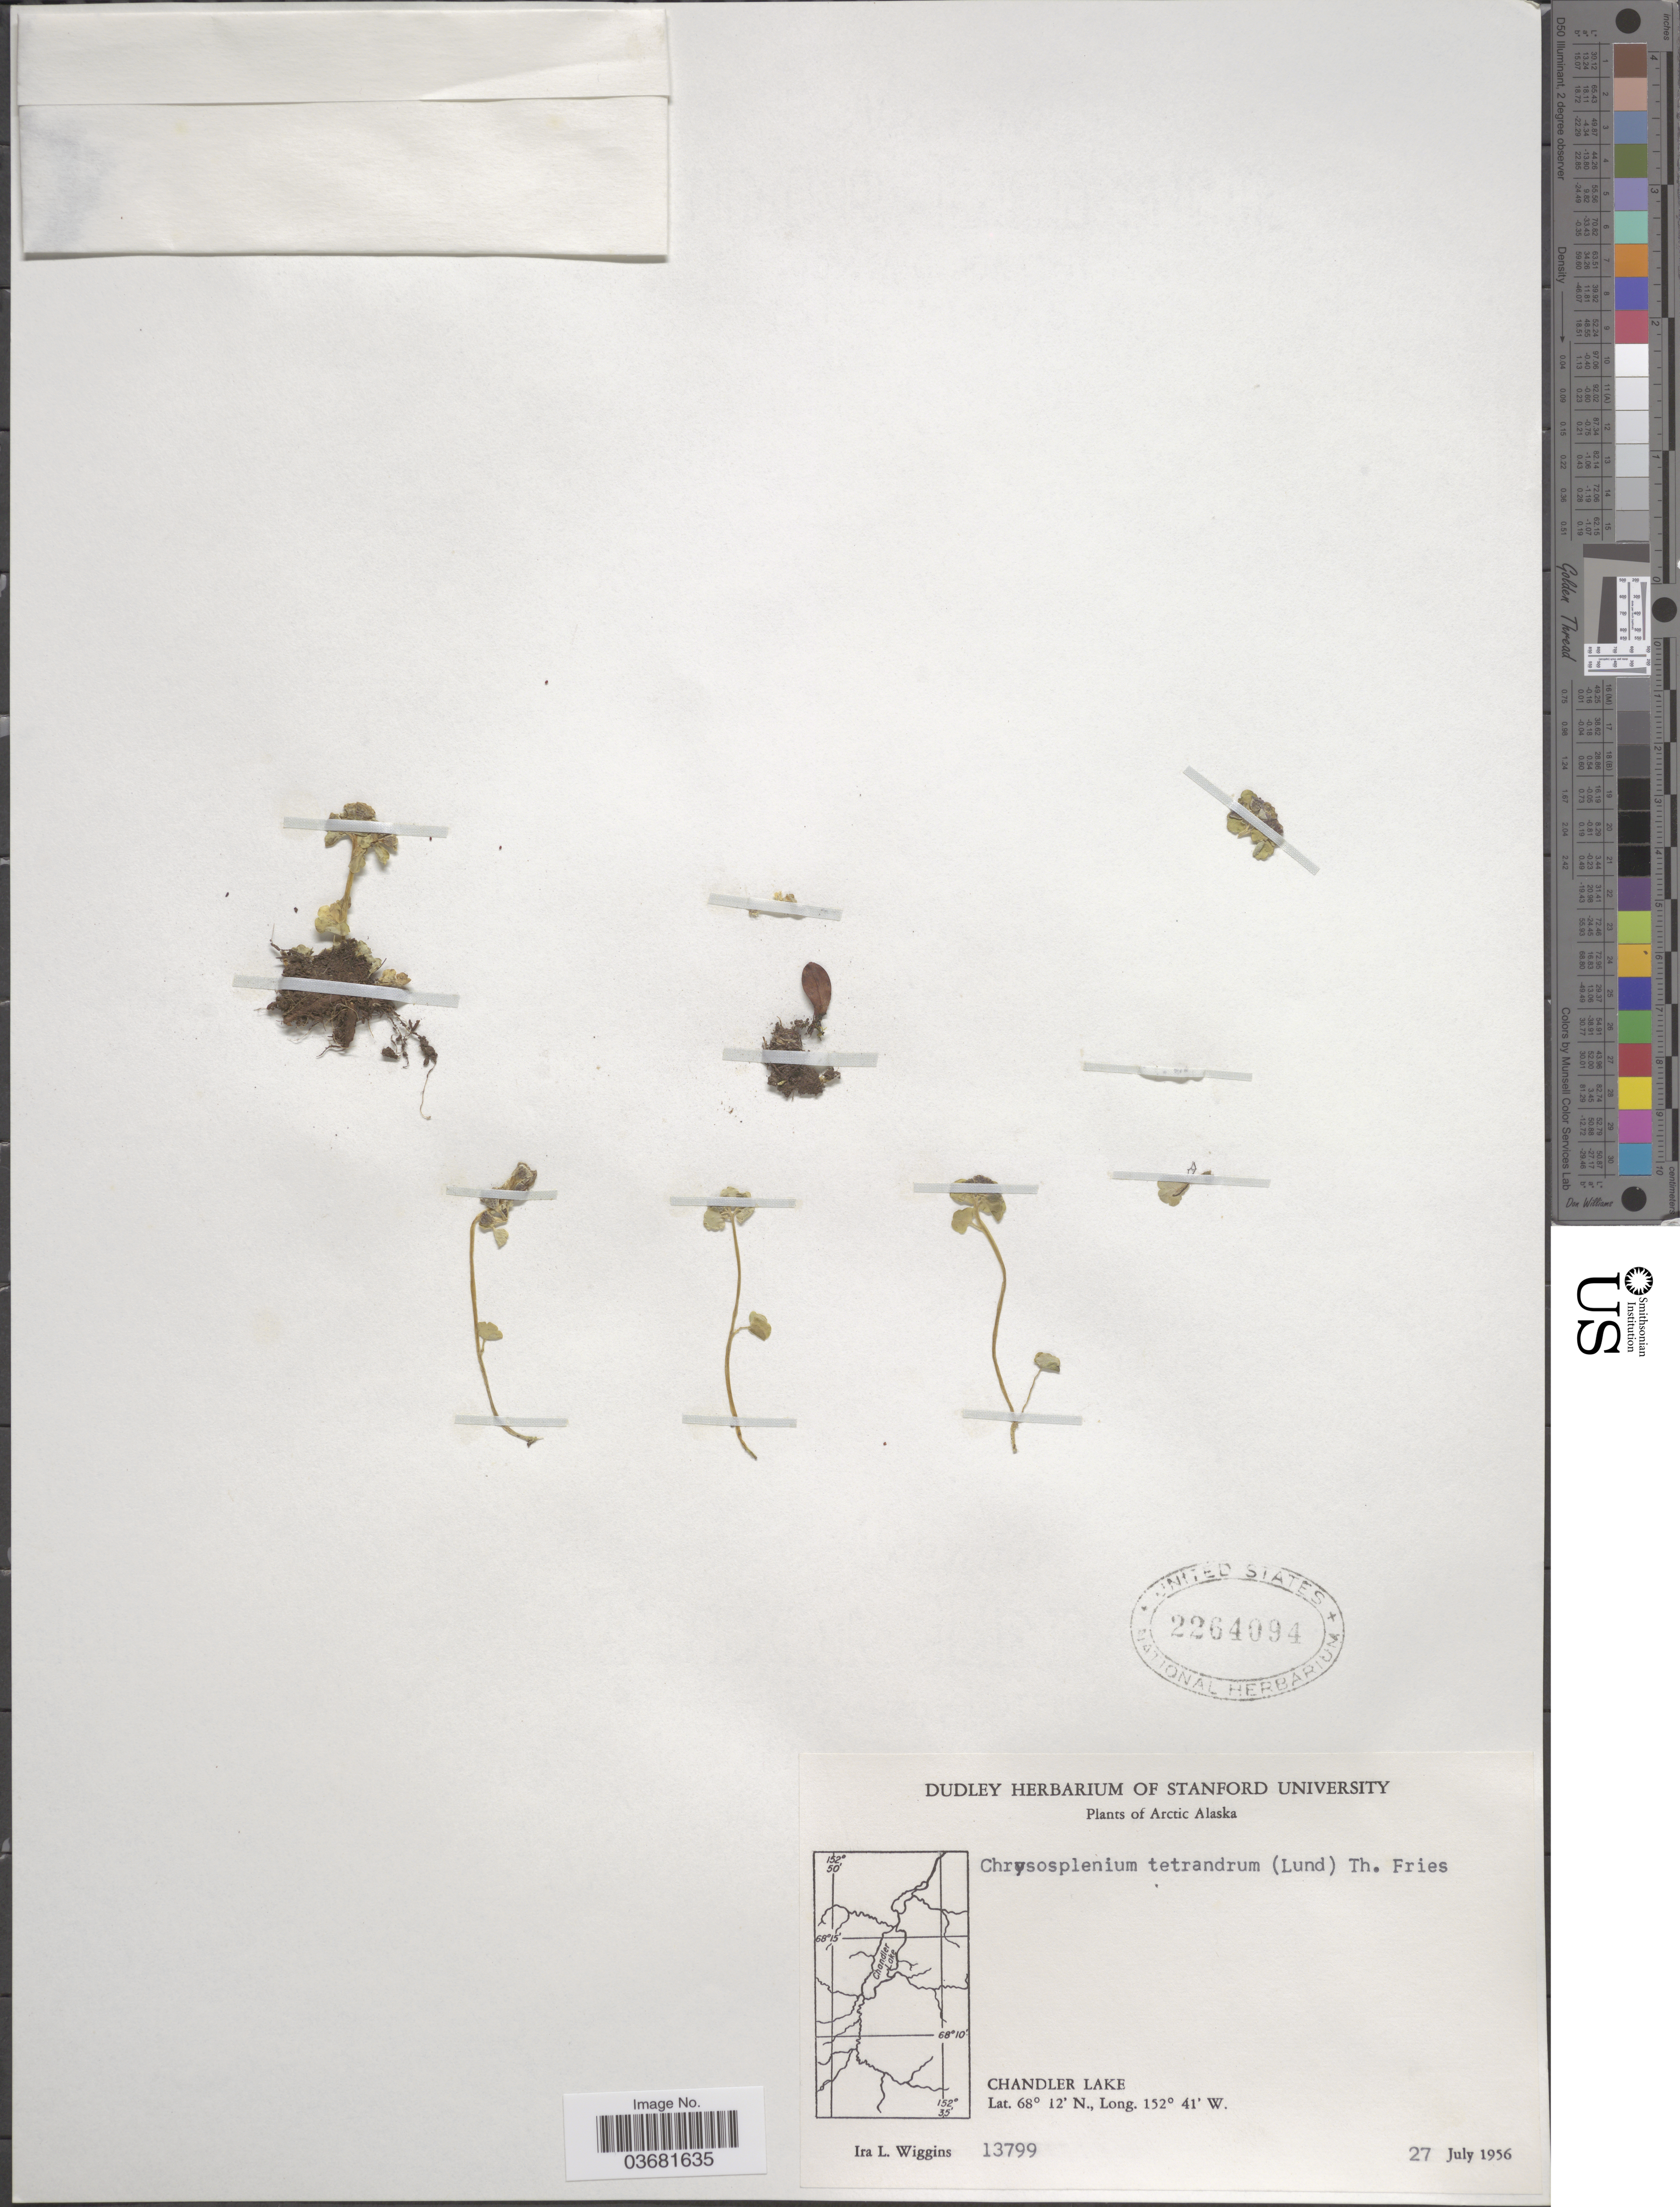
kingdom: Plantae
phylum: Tracheophyta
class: Magnoliopsida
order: Saxifragales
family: Saxifragaceae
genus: Chrysosplenium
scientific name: Chrysosplenium tetrandrum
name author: (N. Lund) Th. Fr.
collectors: I. L. Wiggins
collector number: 13799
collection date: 1956-07-27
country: United States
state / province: Alaska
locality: Arctic Alaska. Chandler Lake.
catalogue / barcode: US 2264094